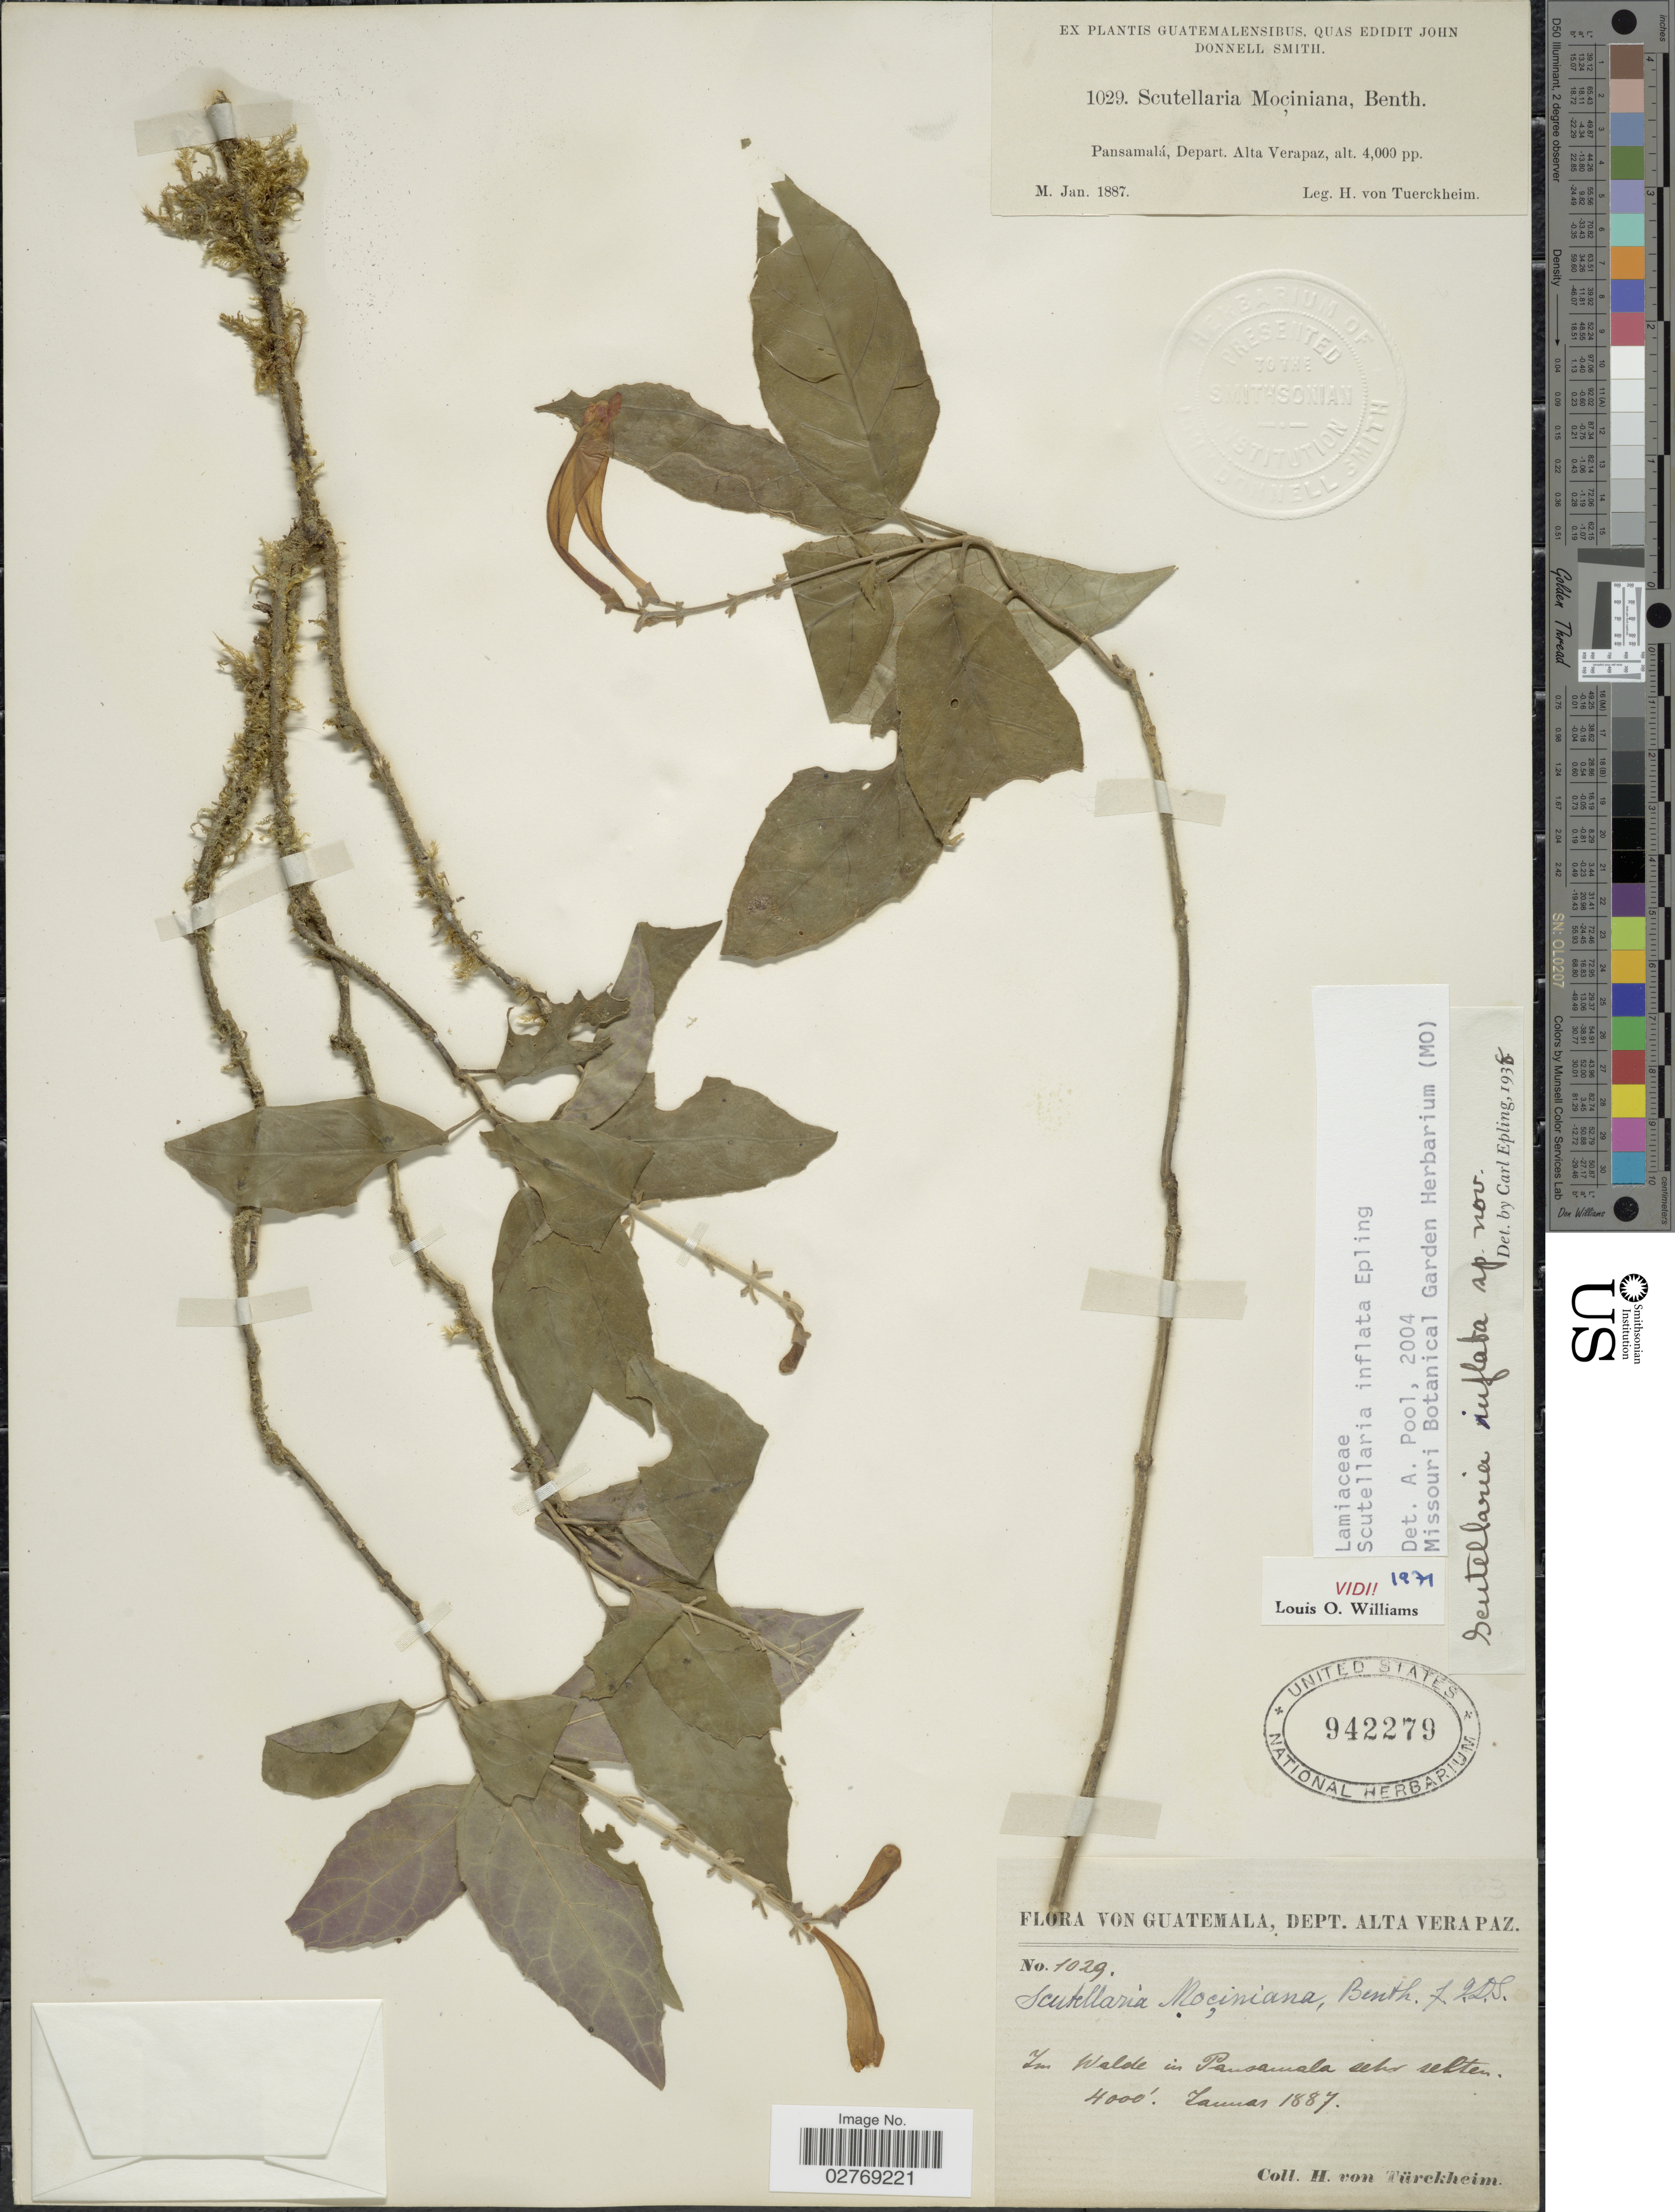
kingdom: Plantae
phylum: Tracheophyta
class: Magnoliopsida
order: Lamiales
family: Lamiaceae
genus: Scutellaria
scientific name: Scutellaria inflata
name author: Epling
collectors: H. von Türckheim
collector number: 1029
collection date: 1887-01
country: Guatemala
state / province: Alta Verapaz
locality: Dept. Alta Verapaz. In Walde in Pansamalá sehr selten.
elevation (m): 1219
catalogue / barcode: US 942279